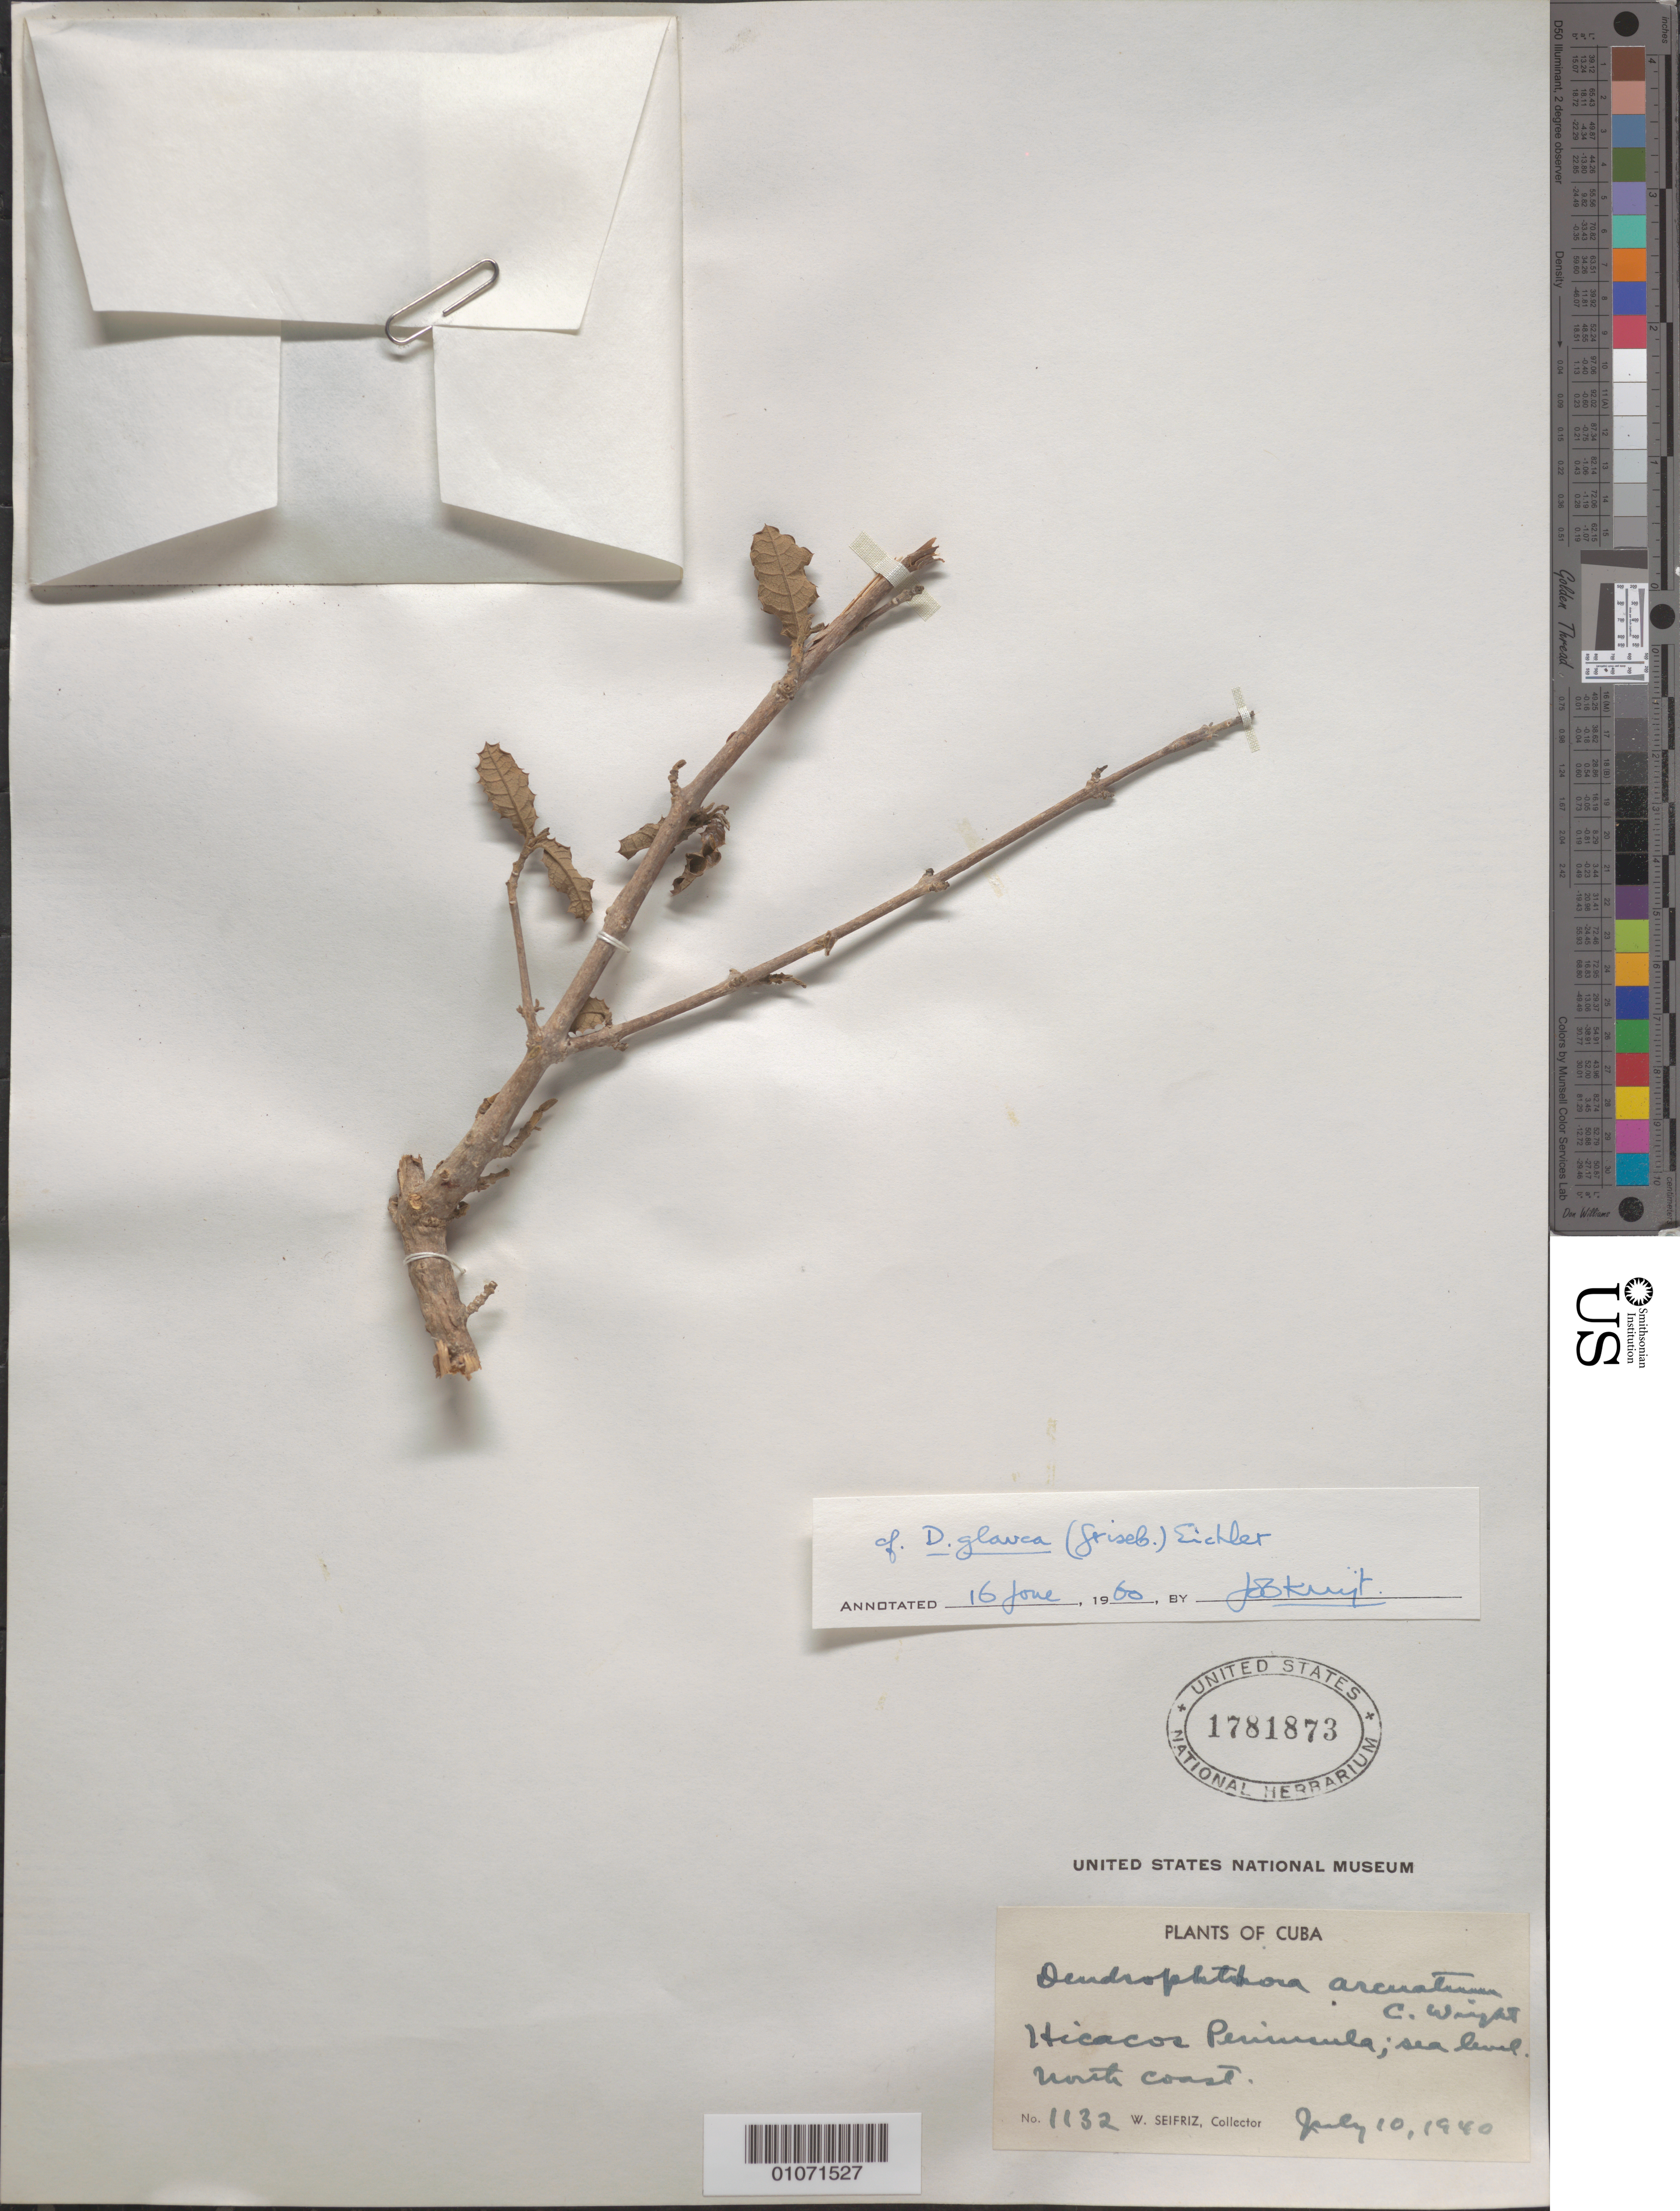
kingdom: Plantae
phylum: Tracheophyta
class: Magnoliopsida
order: Santalales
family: Viscaceae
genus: Dendrophthora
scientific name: Dendrophthora arcuata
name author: C. Wright in Sauvalle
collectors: W. Seifriz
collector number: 1132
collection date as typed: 10 Jul 1940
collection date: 1940-07-10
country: Cuba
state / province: Matanzas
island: Cuba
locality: Hicacos Peninsulam sea level north coast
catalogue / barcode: US 1781873